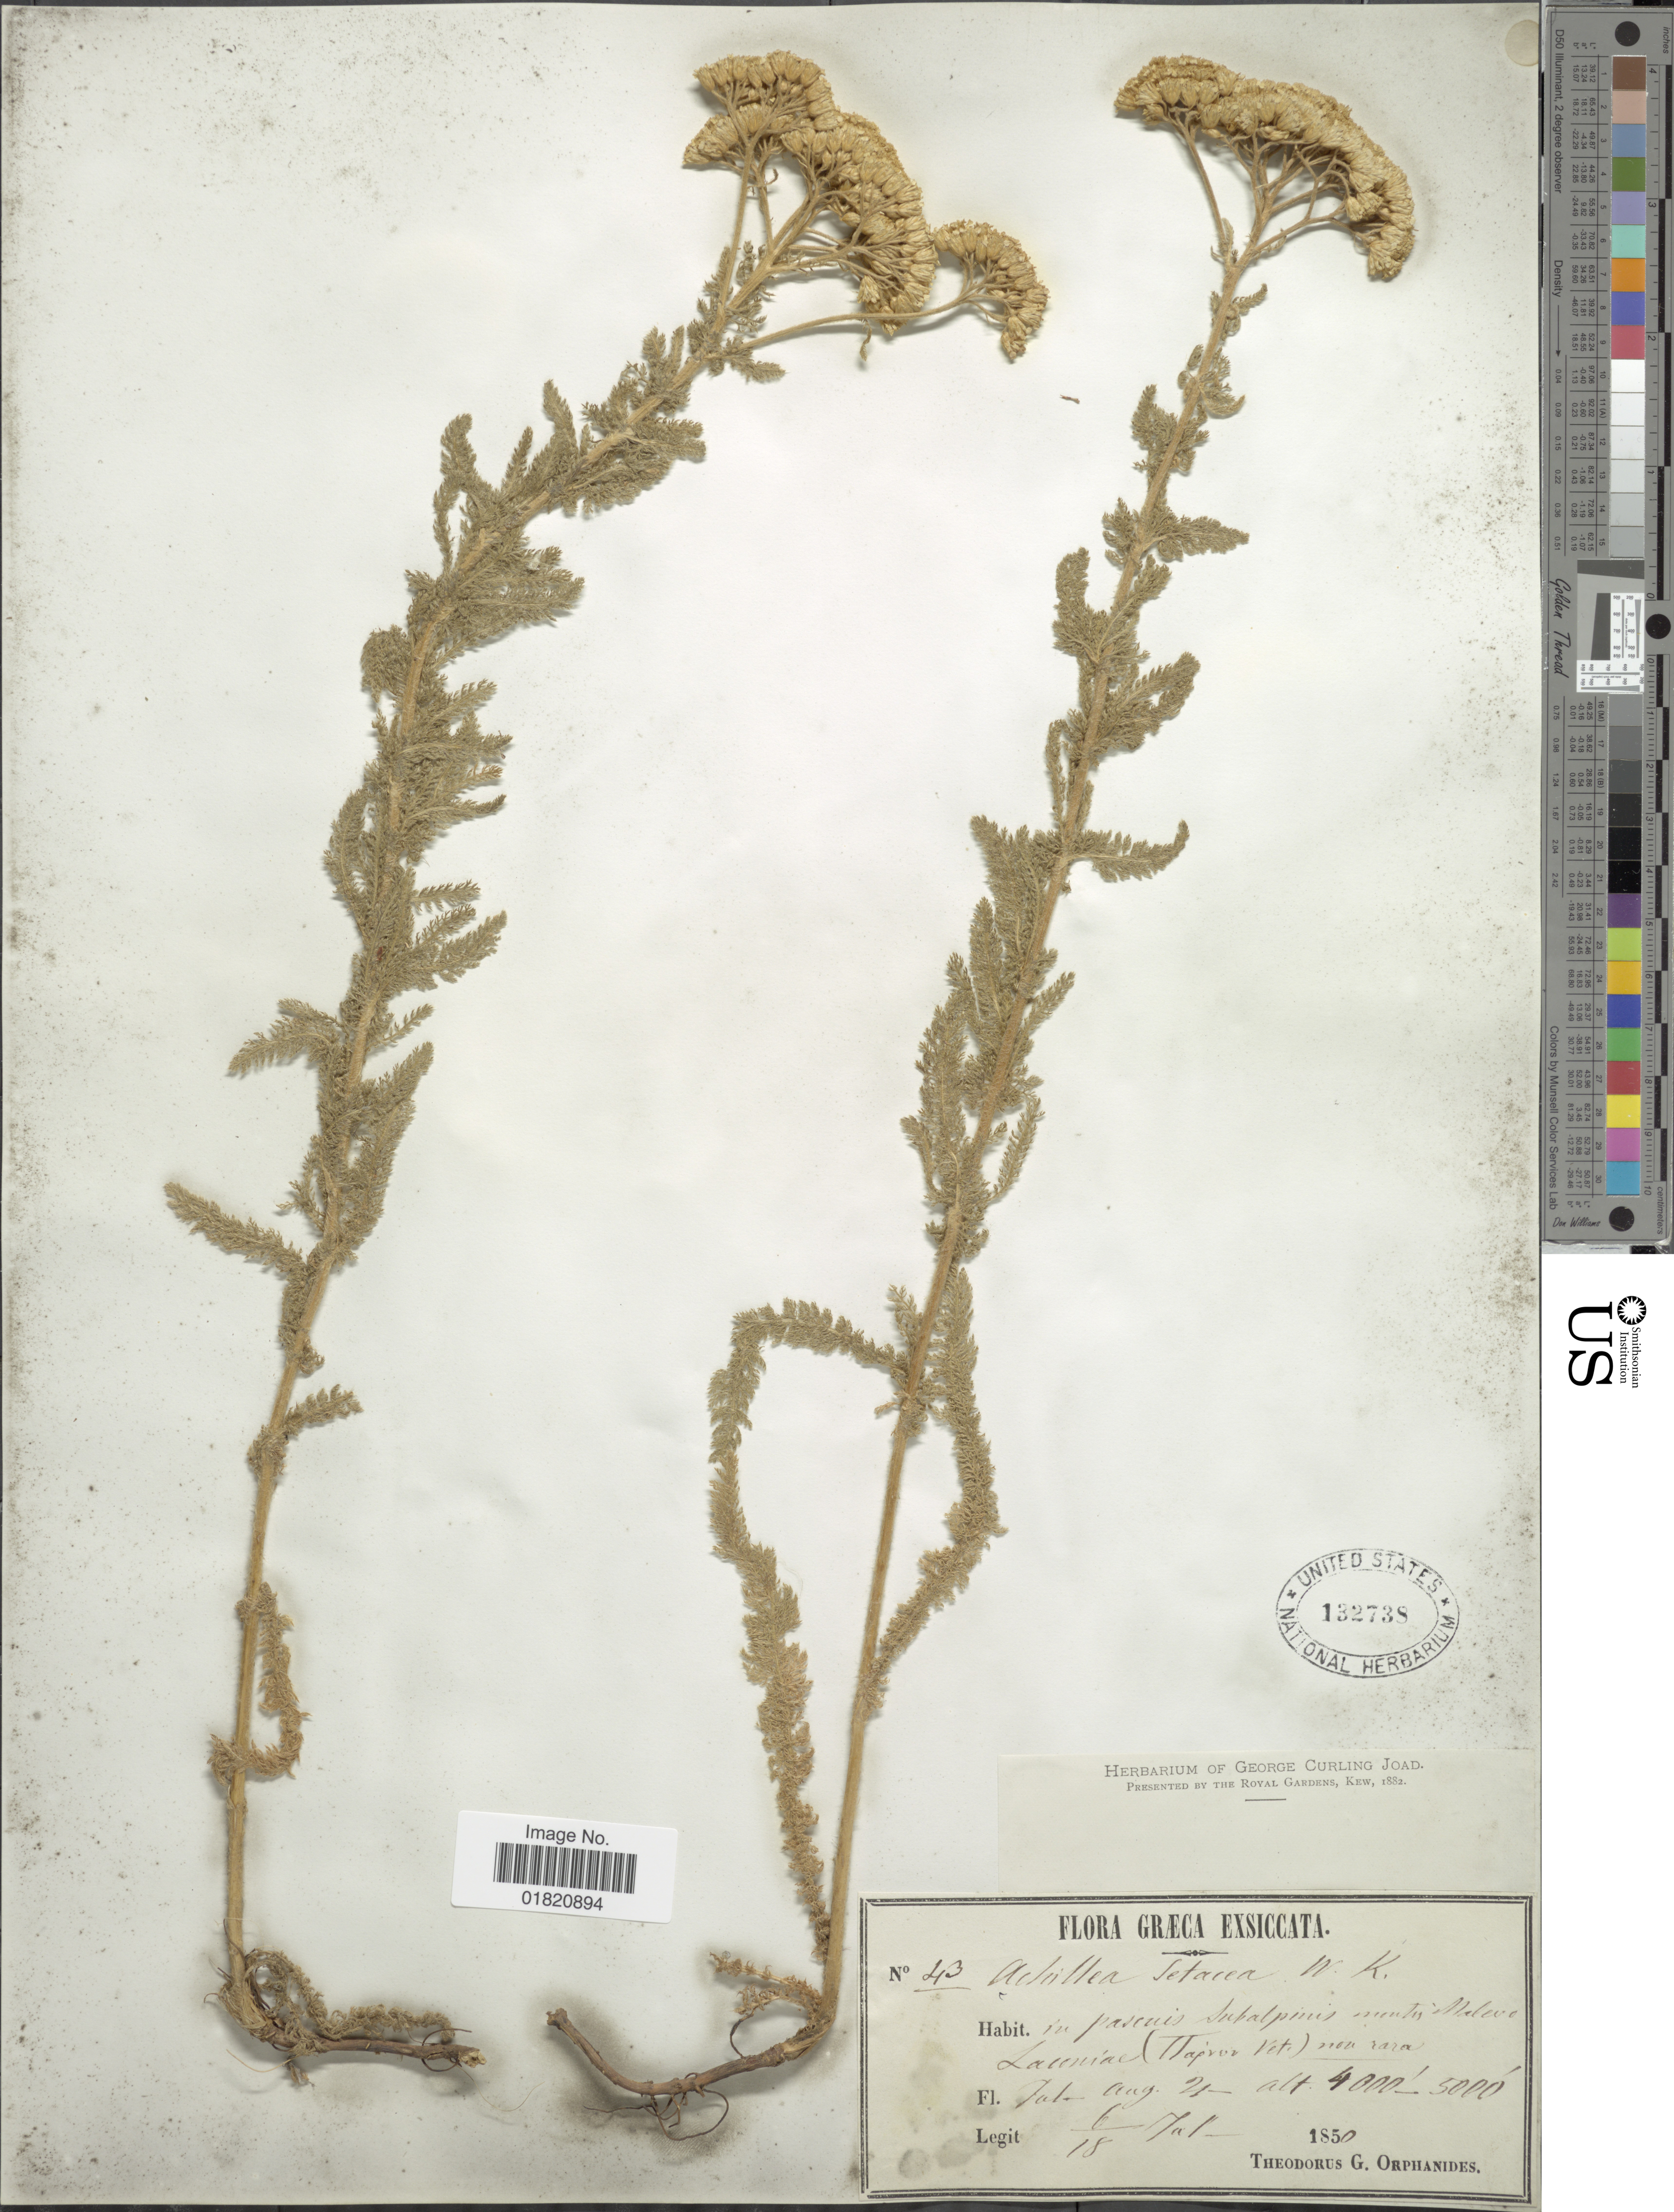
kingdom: Plantae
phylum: Tracheophyta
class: Magnoliopsida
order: Asterales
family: Asteraceae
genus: Achillea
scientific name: Achillea setacea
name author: Waldst. & Kit.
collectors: T. G. Orphanides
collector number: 43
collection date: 1850-07-06/1850-07-18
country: Greece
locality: In pascuis subalpinis montis Malevo Laconiae (Parnon Vet.)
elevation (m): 1219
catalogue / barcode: US 132738